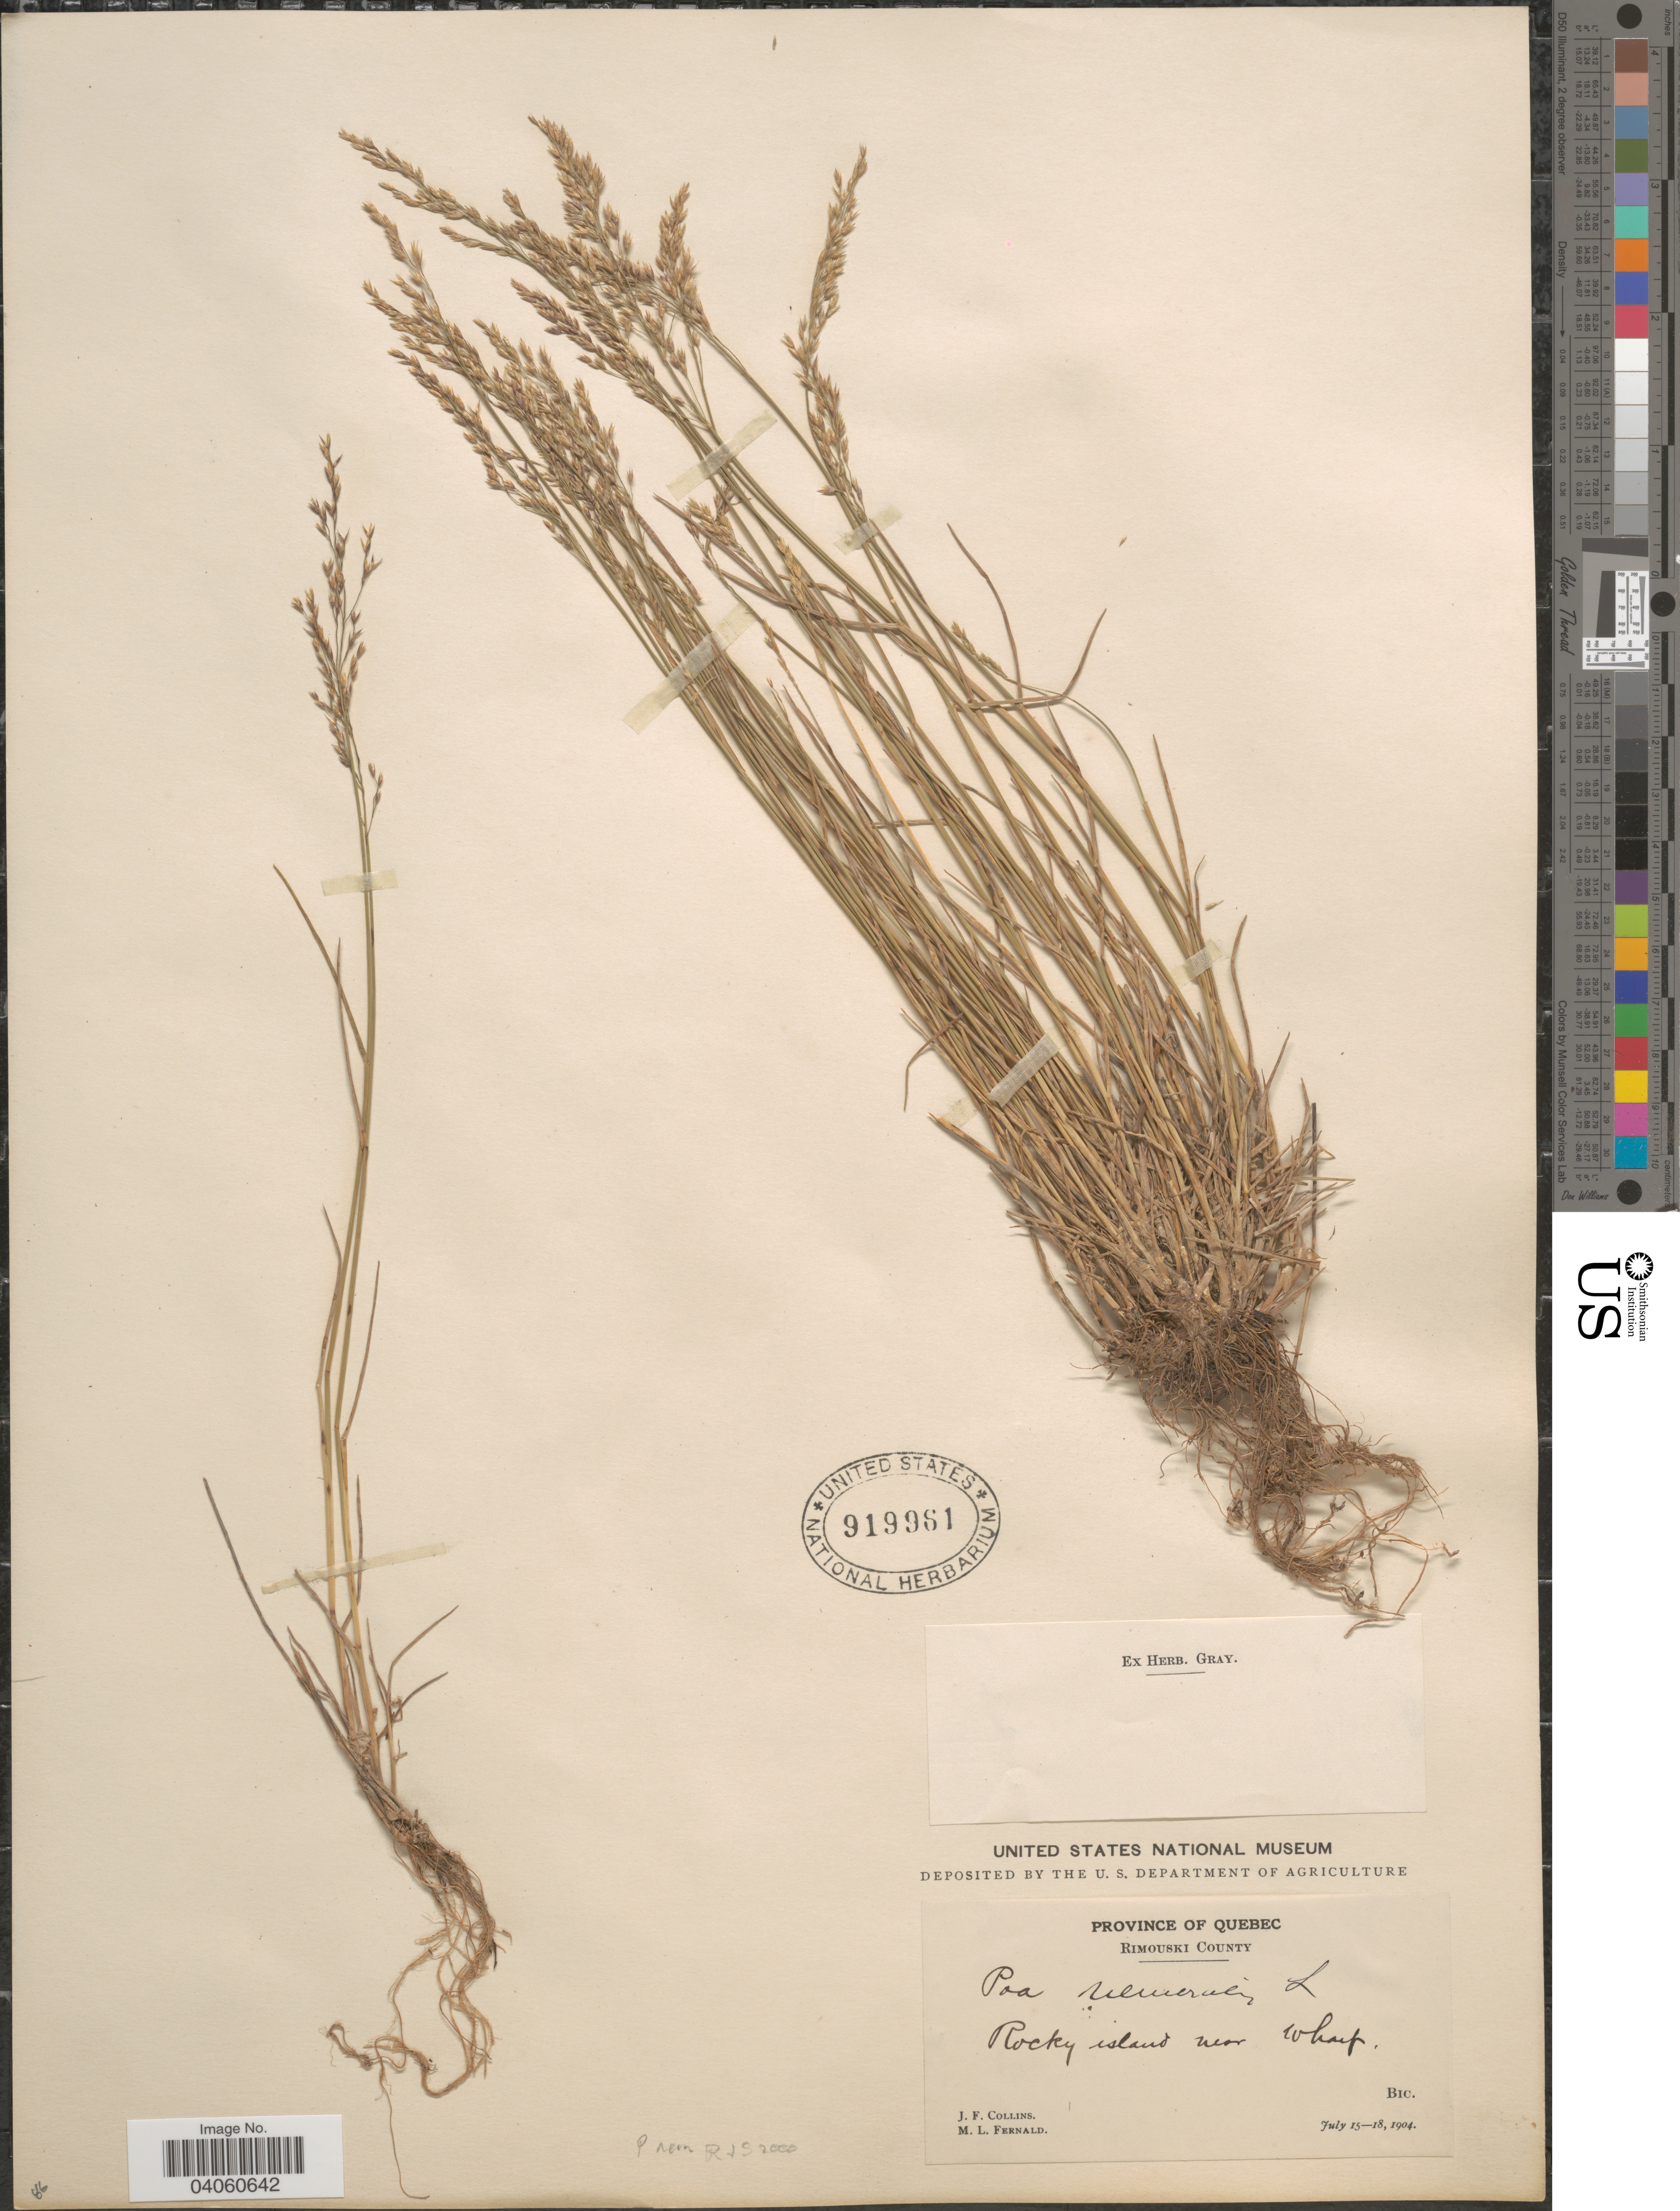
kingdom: Plantae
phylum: Tracheophyta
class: Liliopsida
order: Poales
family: Poaceae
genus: Poa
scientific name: Poa nemoralis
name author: L.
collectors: J. Collins & M. L. Fernald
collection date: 1904-07-15/1904-07-18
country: Canada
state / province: Quebec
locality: Rimouski County. Rocky island near Wharf. Bic.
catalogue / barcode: US 919961